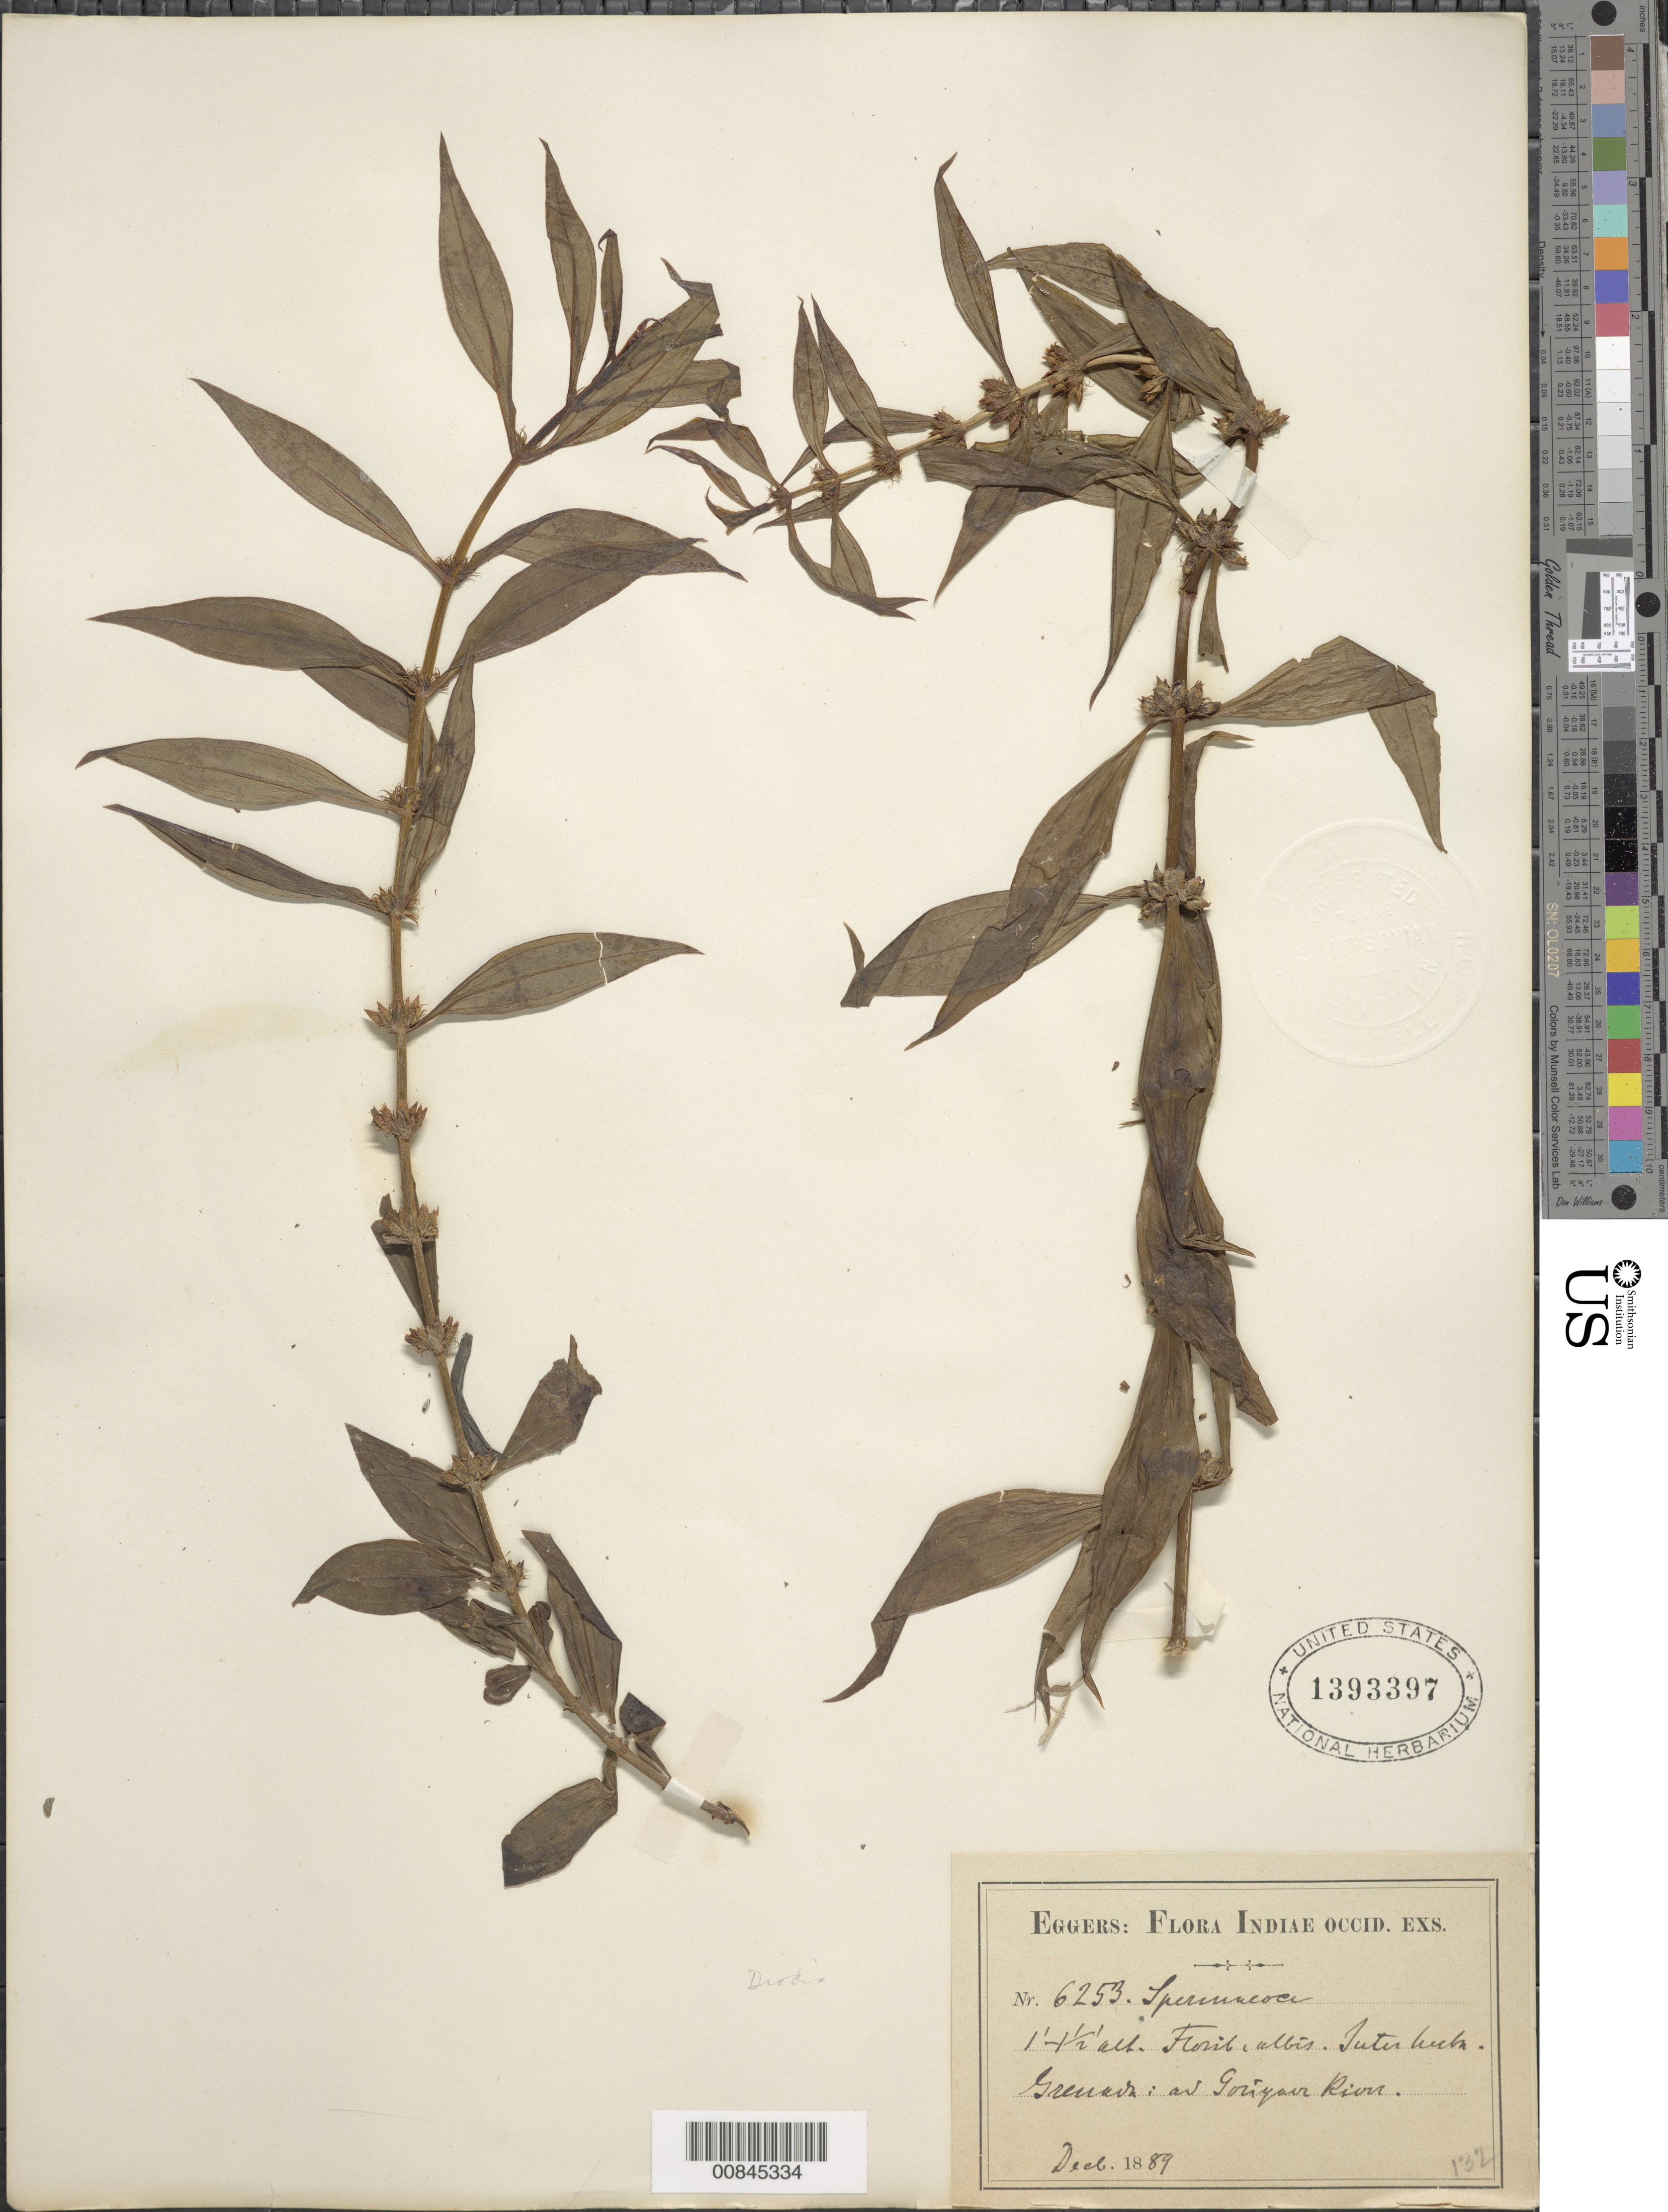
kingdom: Plantae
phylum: Tracheophyta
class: Magnoliopsida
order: Gentianales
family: Rubiaceae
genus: Spermacoce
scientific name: Spermacoce ocymifolia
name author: Willd. ex Roem. & Schult.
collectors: H. F. A. von Eggers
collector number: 6253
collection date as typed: Dec 1889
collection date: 1889-12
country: Grenada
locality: Ad Goriyan (sp?) River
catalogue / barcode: US 1393397